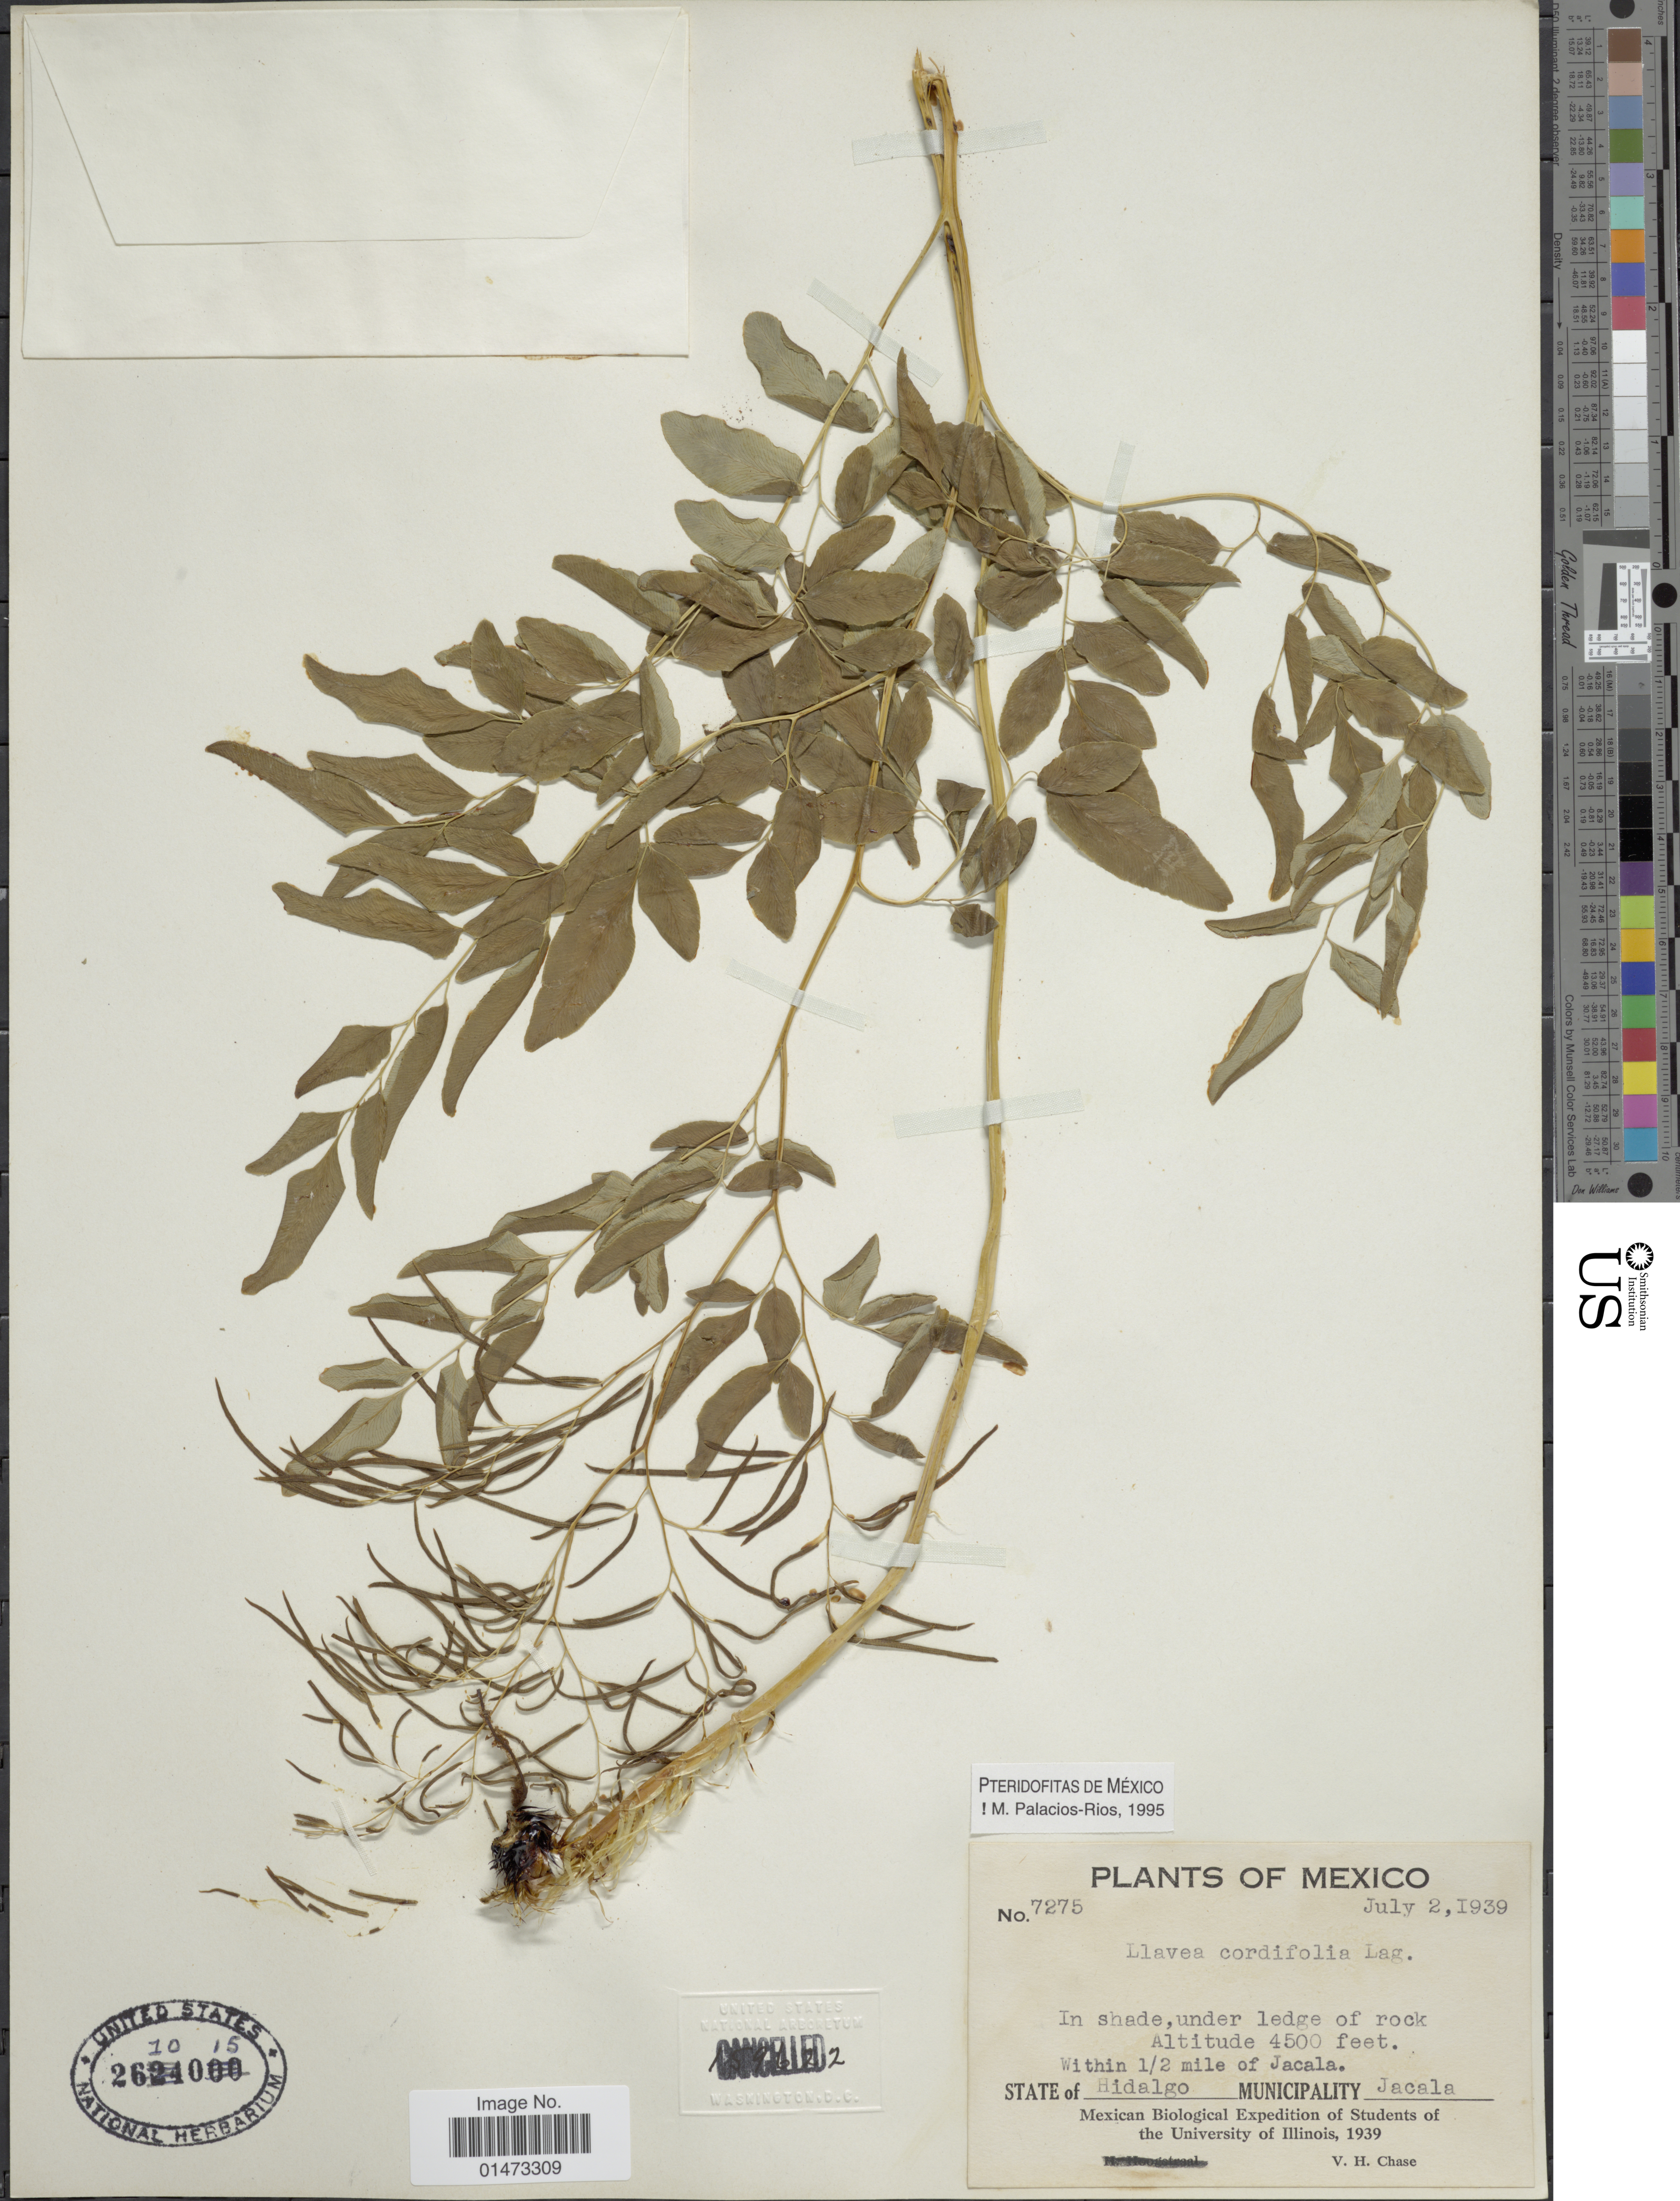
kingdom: Plantae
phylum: Tracheophyta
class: Polypodiopsida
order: Polypodiales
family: Pteridaceae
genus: Llavea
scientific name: Llavea cordifolia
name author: Lag.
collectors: V. H. Chase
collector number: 7275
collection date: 1939-07-02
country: Mexico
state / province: Hidalgo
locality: Within 1/2 mile of Jacala, Municipality Jacala.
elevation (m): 1372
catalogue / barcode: US 2610015